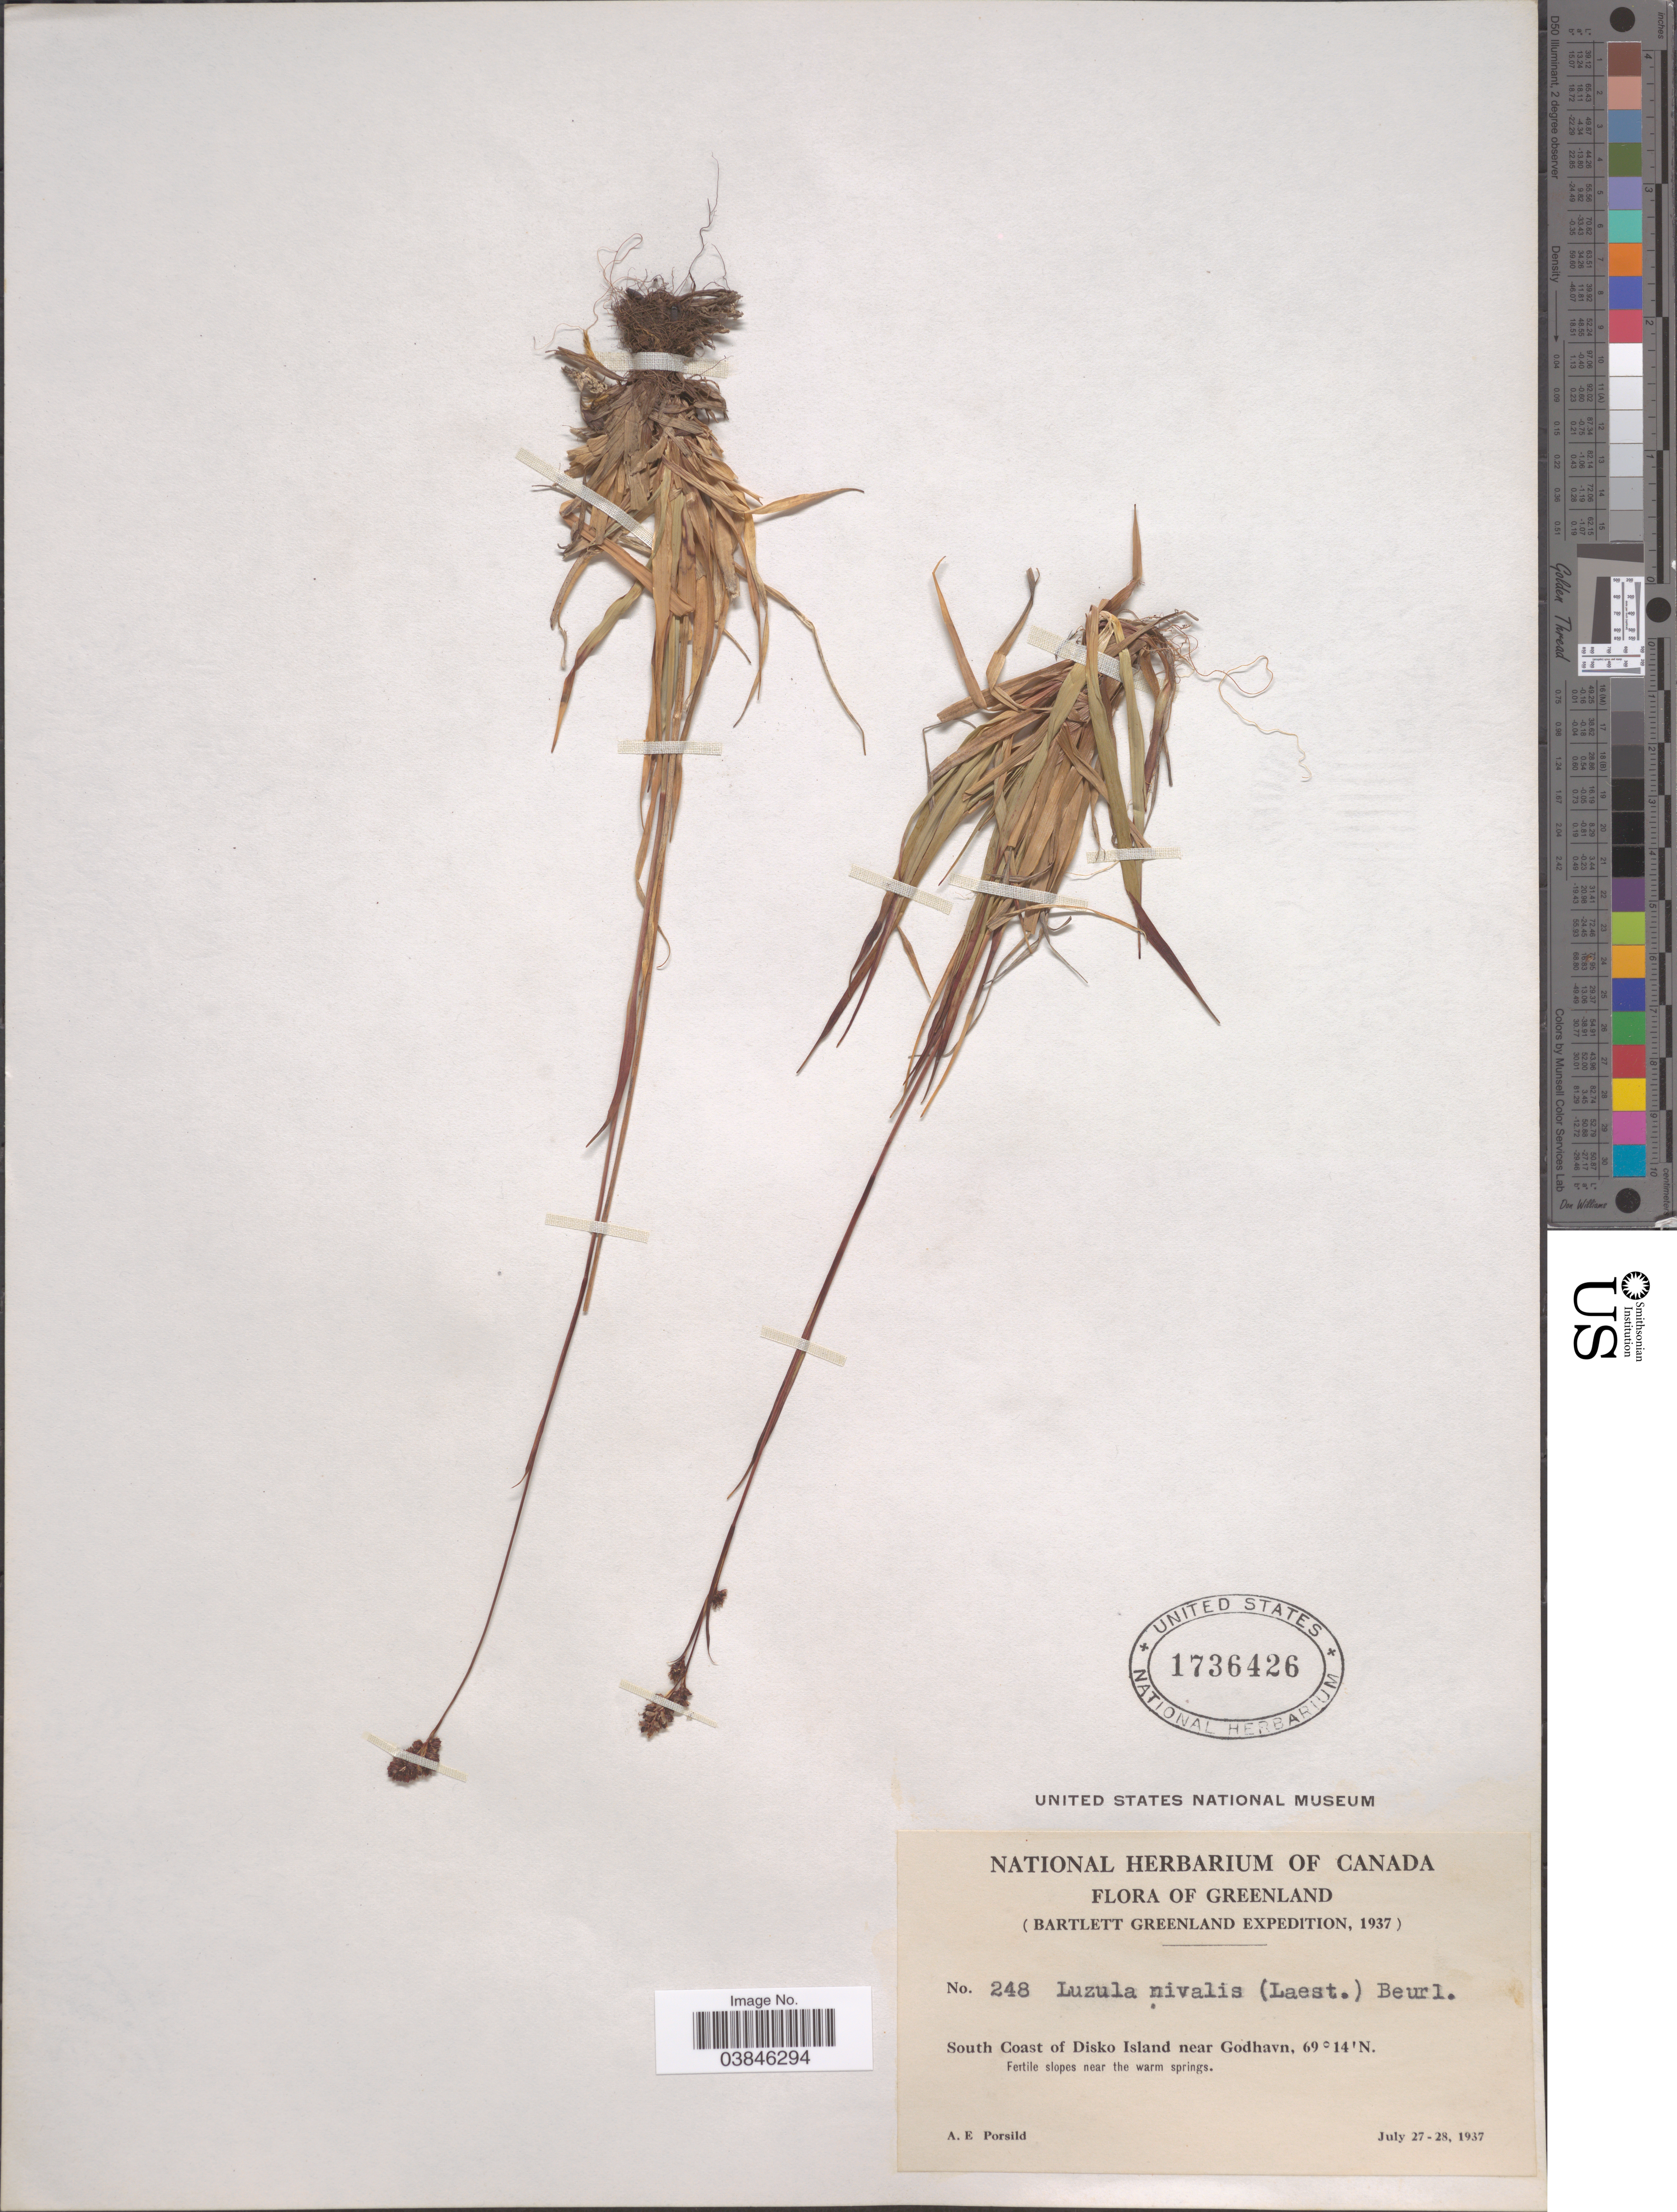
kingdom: Plantae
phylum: Tracheophyta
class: Liliopsida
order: Poales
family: Juncaceae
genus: Luzula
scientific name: Luzula nivalis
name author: (Laest.) Spreng.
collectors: A. E. Porsild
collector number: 248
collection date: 1937-07-27/1937-07-28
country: Greenland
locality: South Coast of Disko Island near Godhavn.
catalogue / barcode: US 1736426